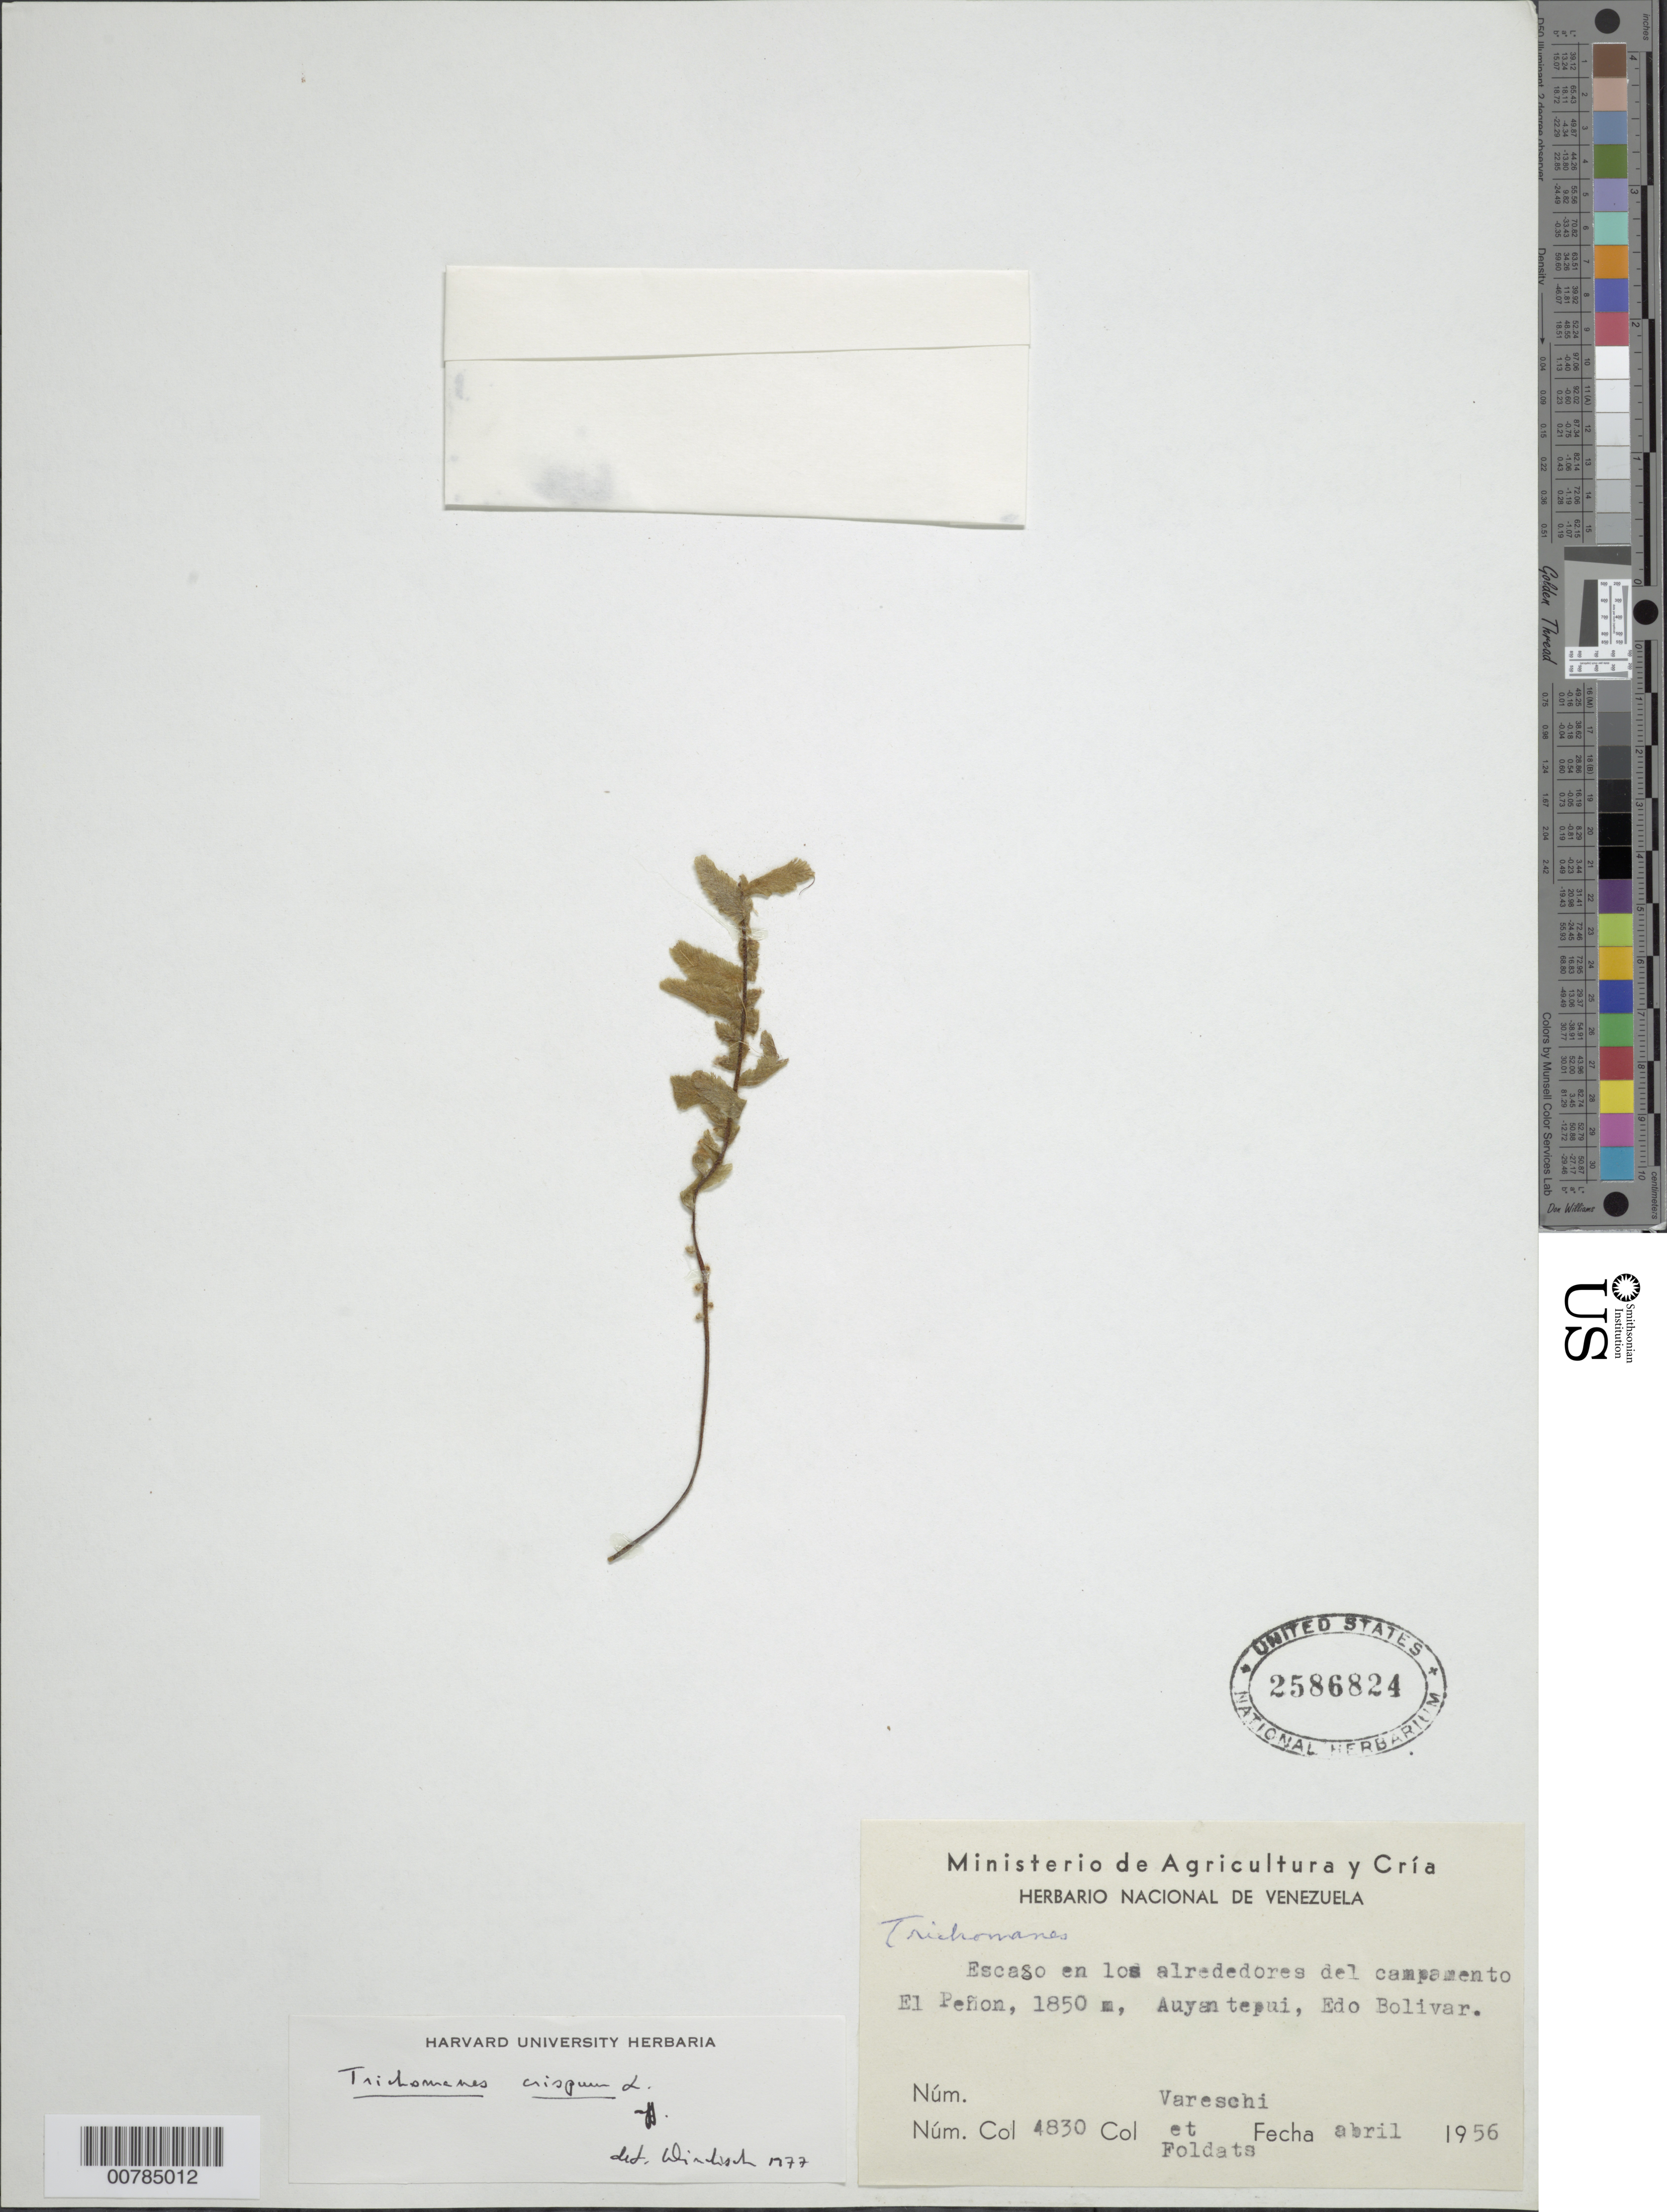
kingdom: Plantae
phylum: Tracheophyta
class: Polypodiopsida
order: Hymenophyllales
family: Hymenophyllaceae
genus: Trichomanes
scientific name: Trichomanes crispum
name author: L.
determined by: Windisch, Paulo Guenter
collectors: V. Vareschi & E. Foldats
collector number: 4830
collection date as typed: Apr-56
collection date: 1956-04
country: Venezuela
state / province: Bolívar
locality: Auyan-tepuí, El Peñon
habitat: Escasa en los alrededores del campamento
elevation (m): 1850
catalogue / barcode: US 2586824